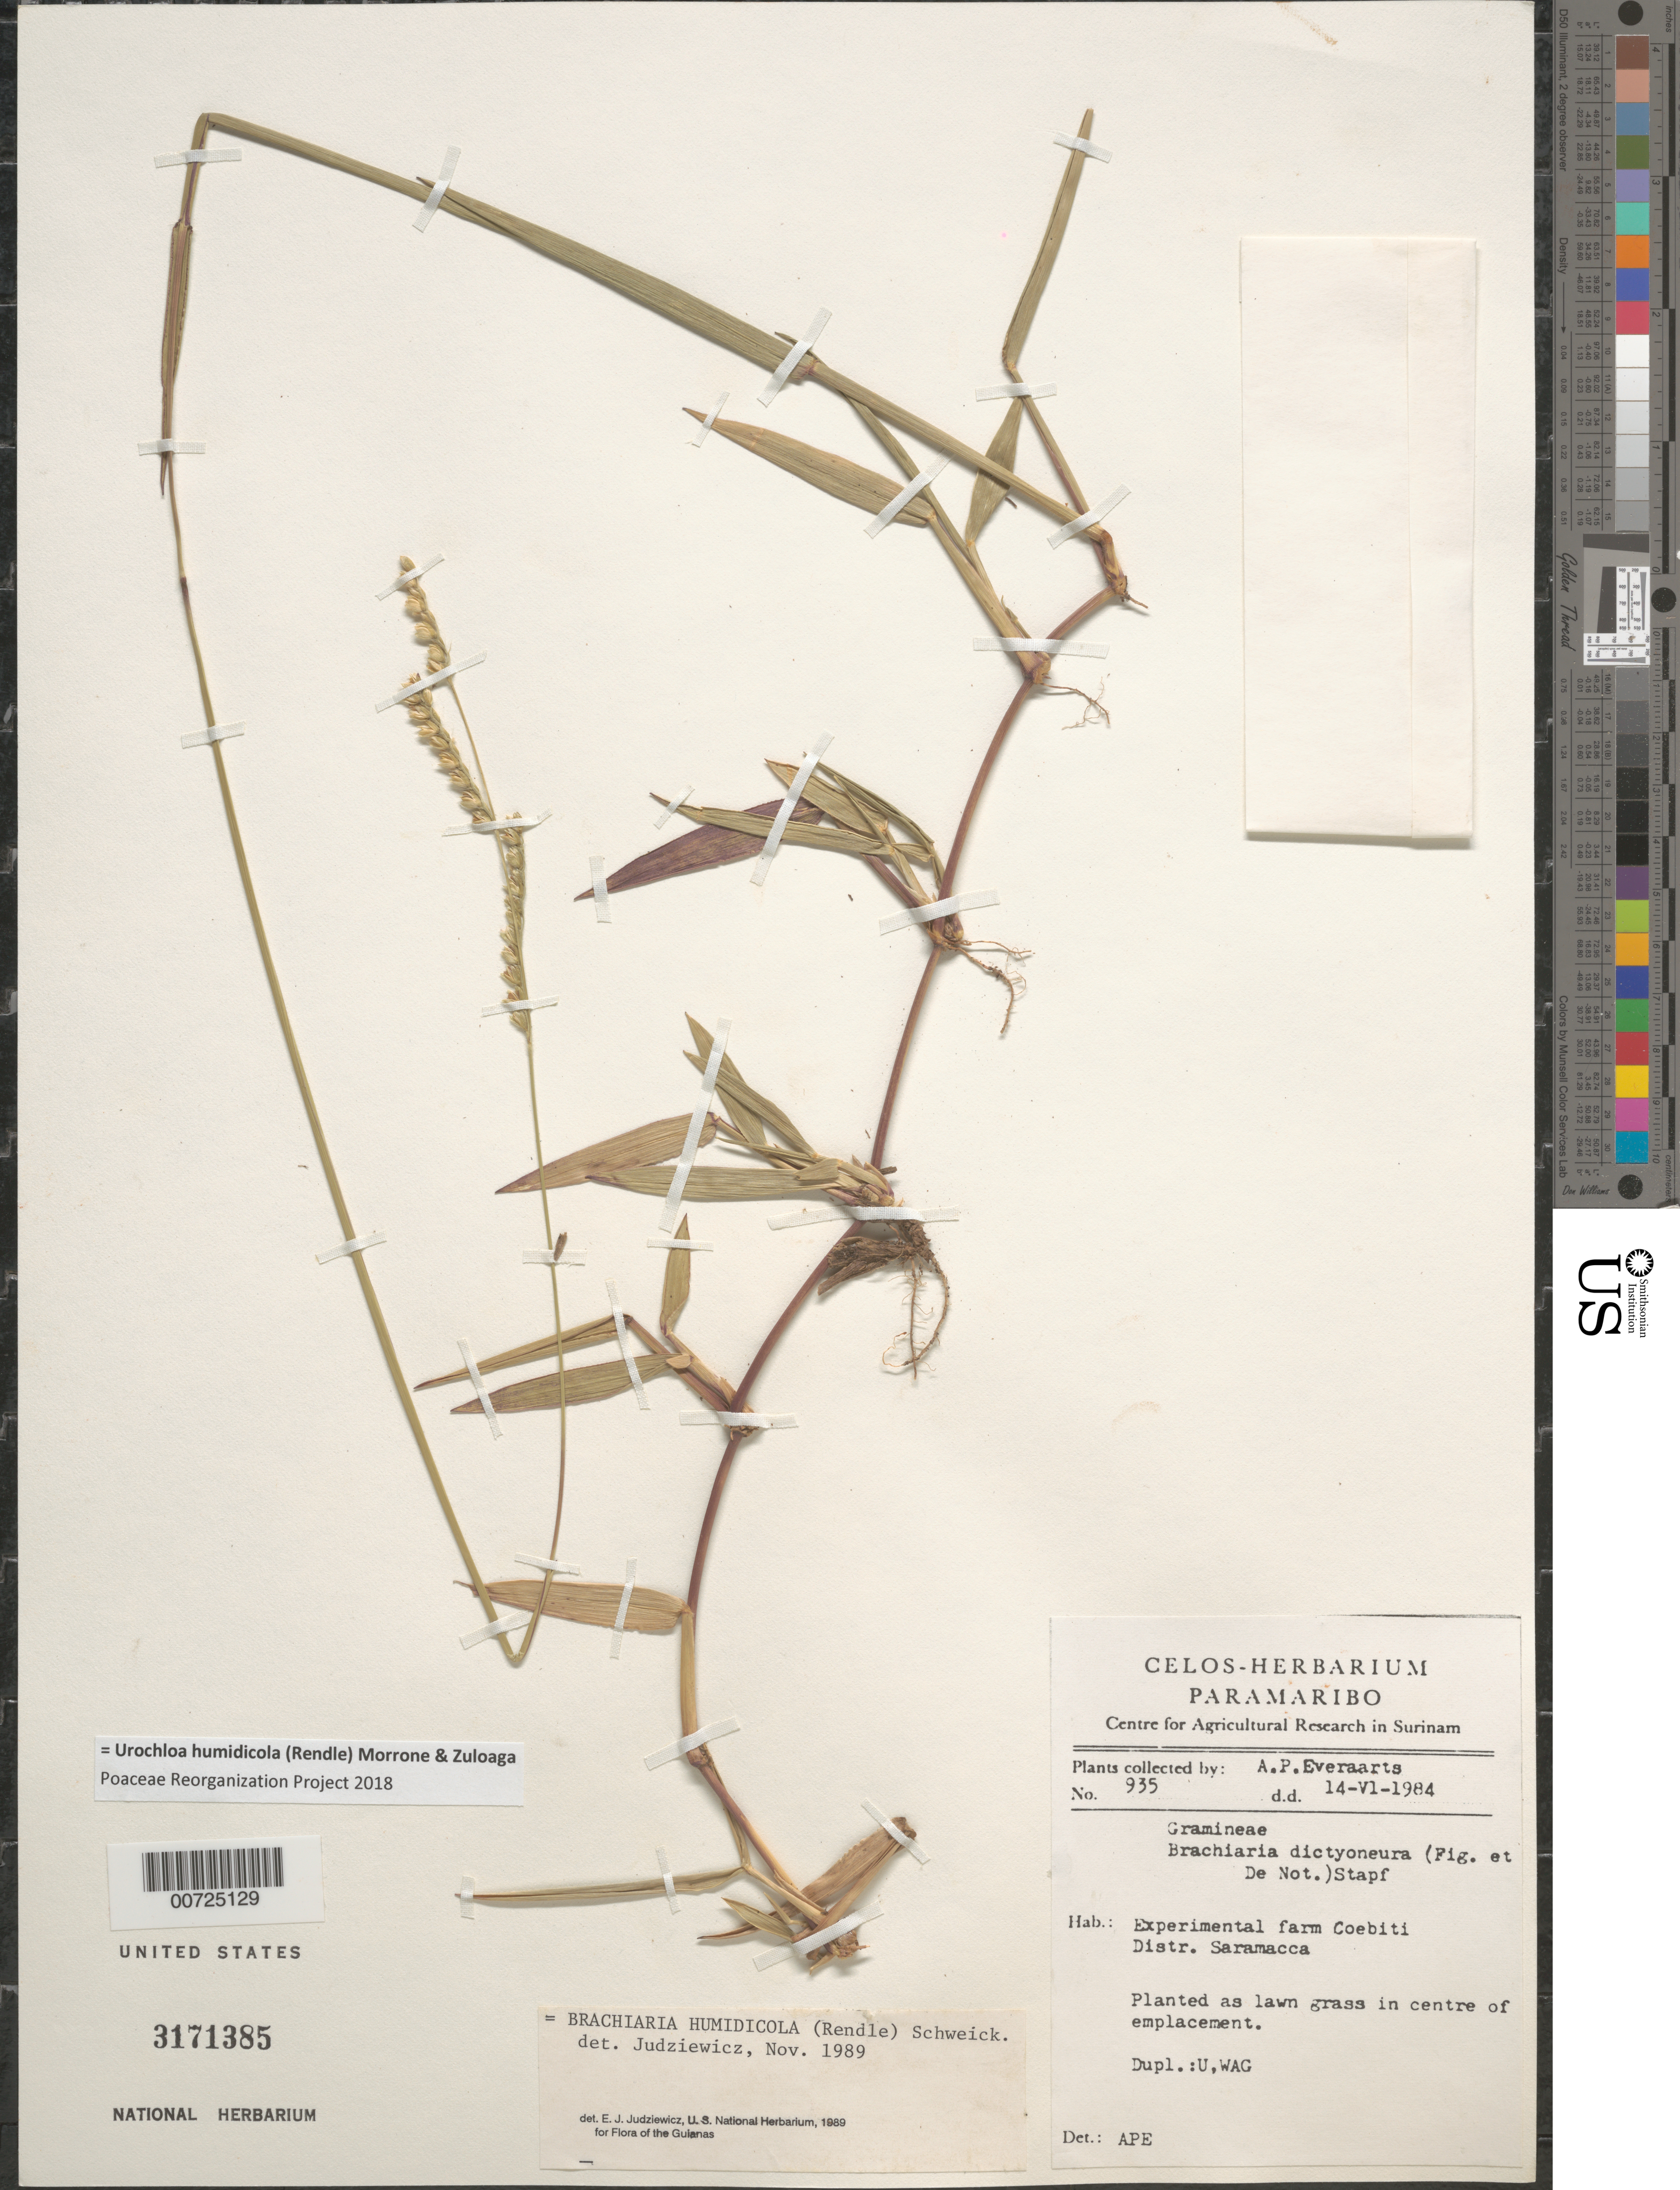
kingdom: Plantae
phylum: Tracheophyta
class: Liliopsida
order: Poales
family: Poaceae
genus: Brachiaria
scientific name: Brachiaria humidicola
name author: (Rendle) Schweick.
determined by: Judziewicz, E. J.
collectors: A. Everaarts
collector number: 935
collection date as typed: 14-Jun-84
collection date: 1984-06-14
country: Suriname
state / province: Saramacca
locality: Coebiti Experimental Farm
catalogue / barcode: US 3171385